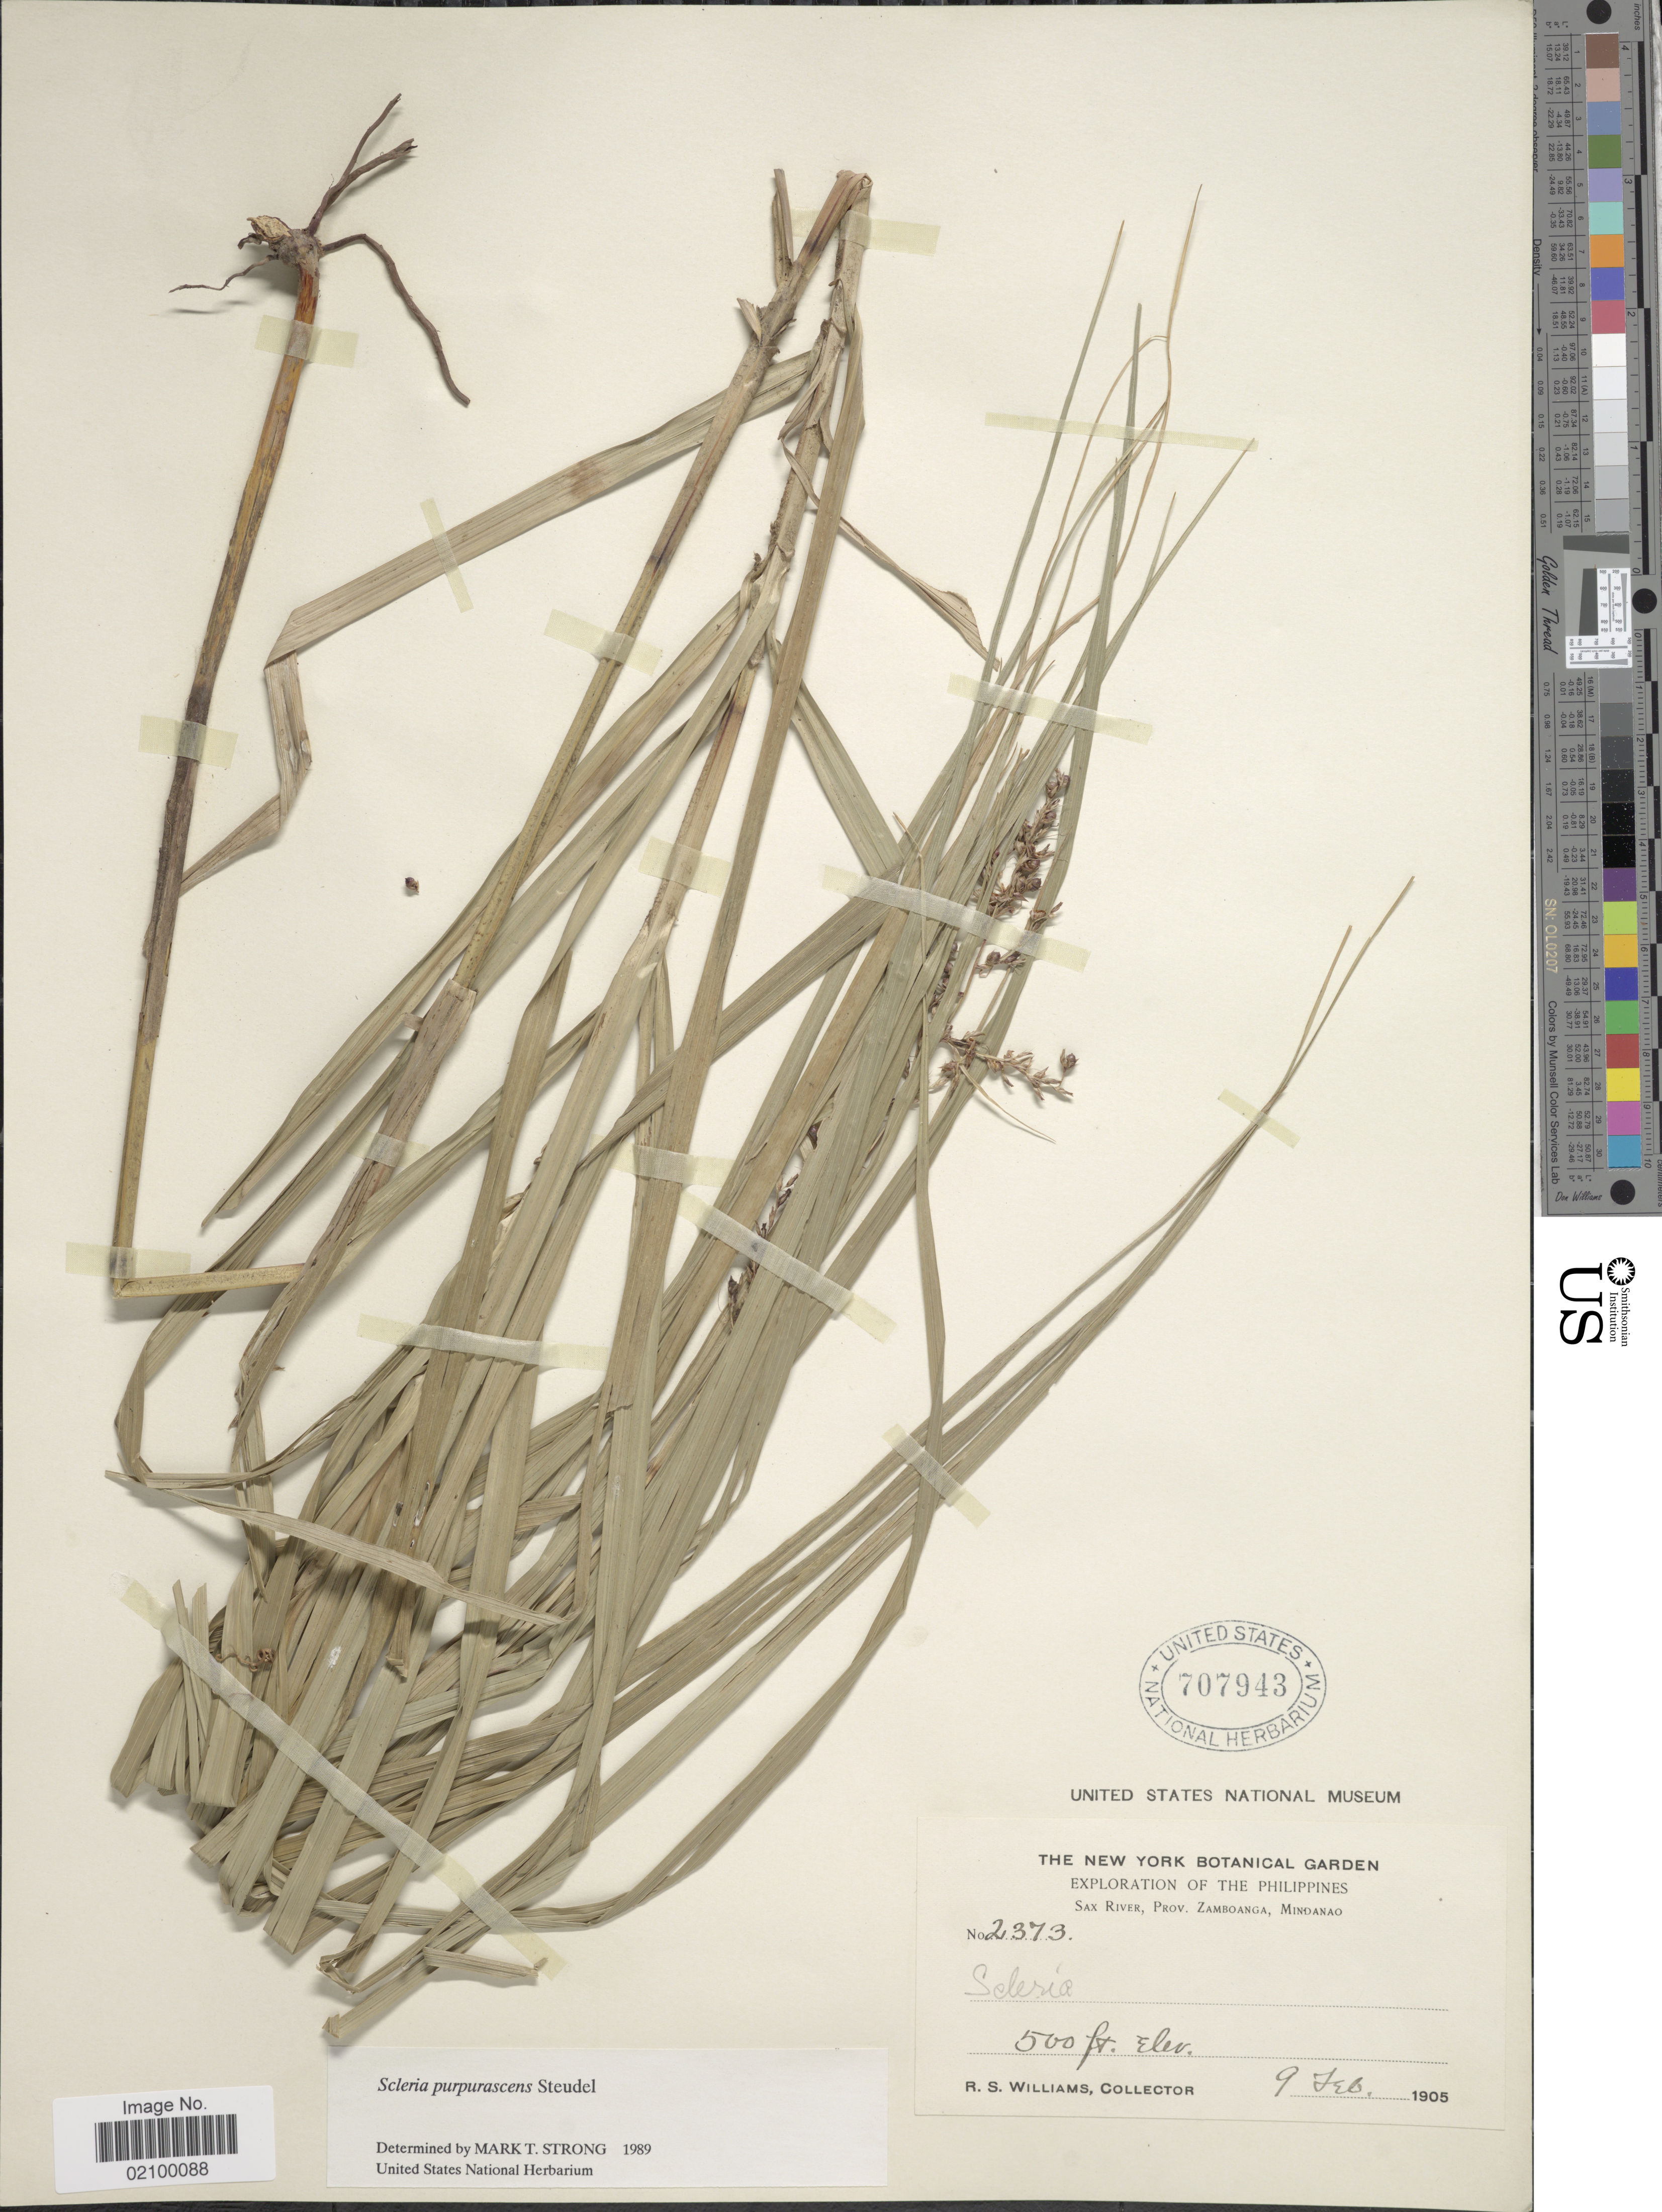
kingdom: Plantae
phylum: Tracheophyta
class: Liliopsida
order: Poales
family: Cyperaceae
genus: Scleria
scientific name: Scleria purpurascens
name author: Steud.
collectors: R. S. Williams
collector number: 2373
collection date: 1905-02-09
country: Philippines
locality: Sax River, Prov. Zamboanga, Mindanao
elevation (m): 152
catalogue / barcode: US 707943